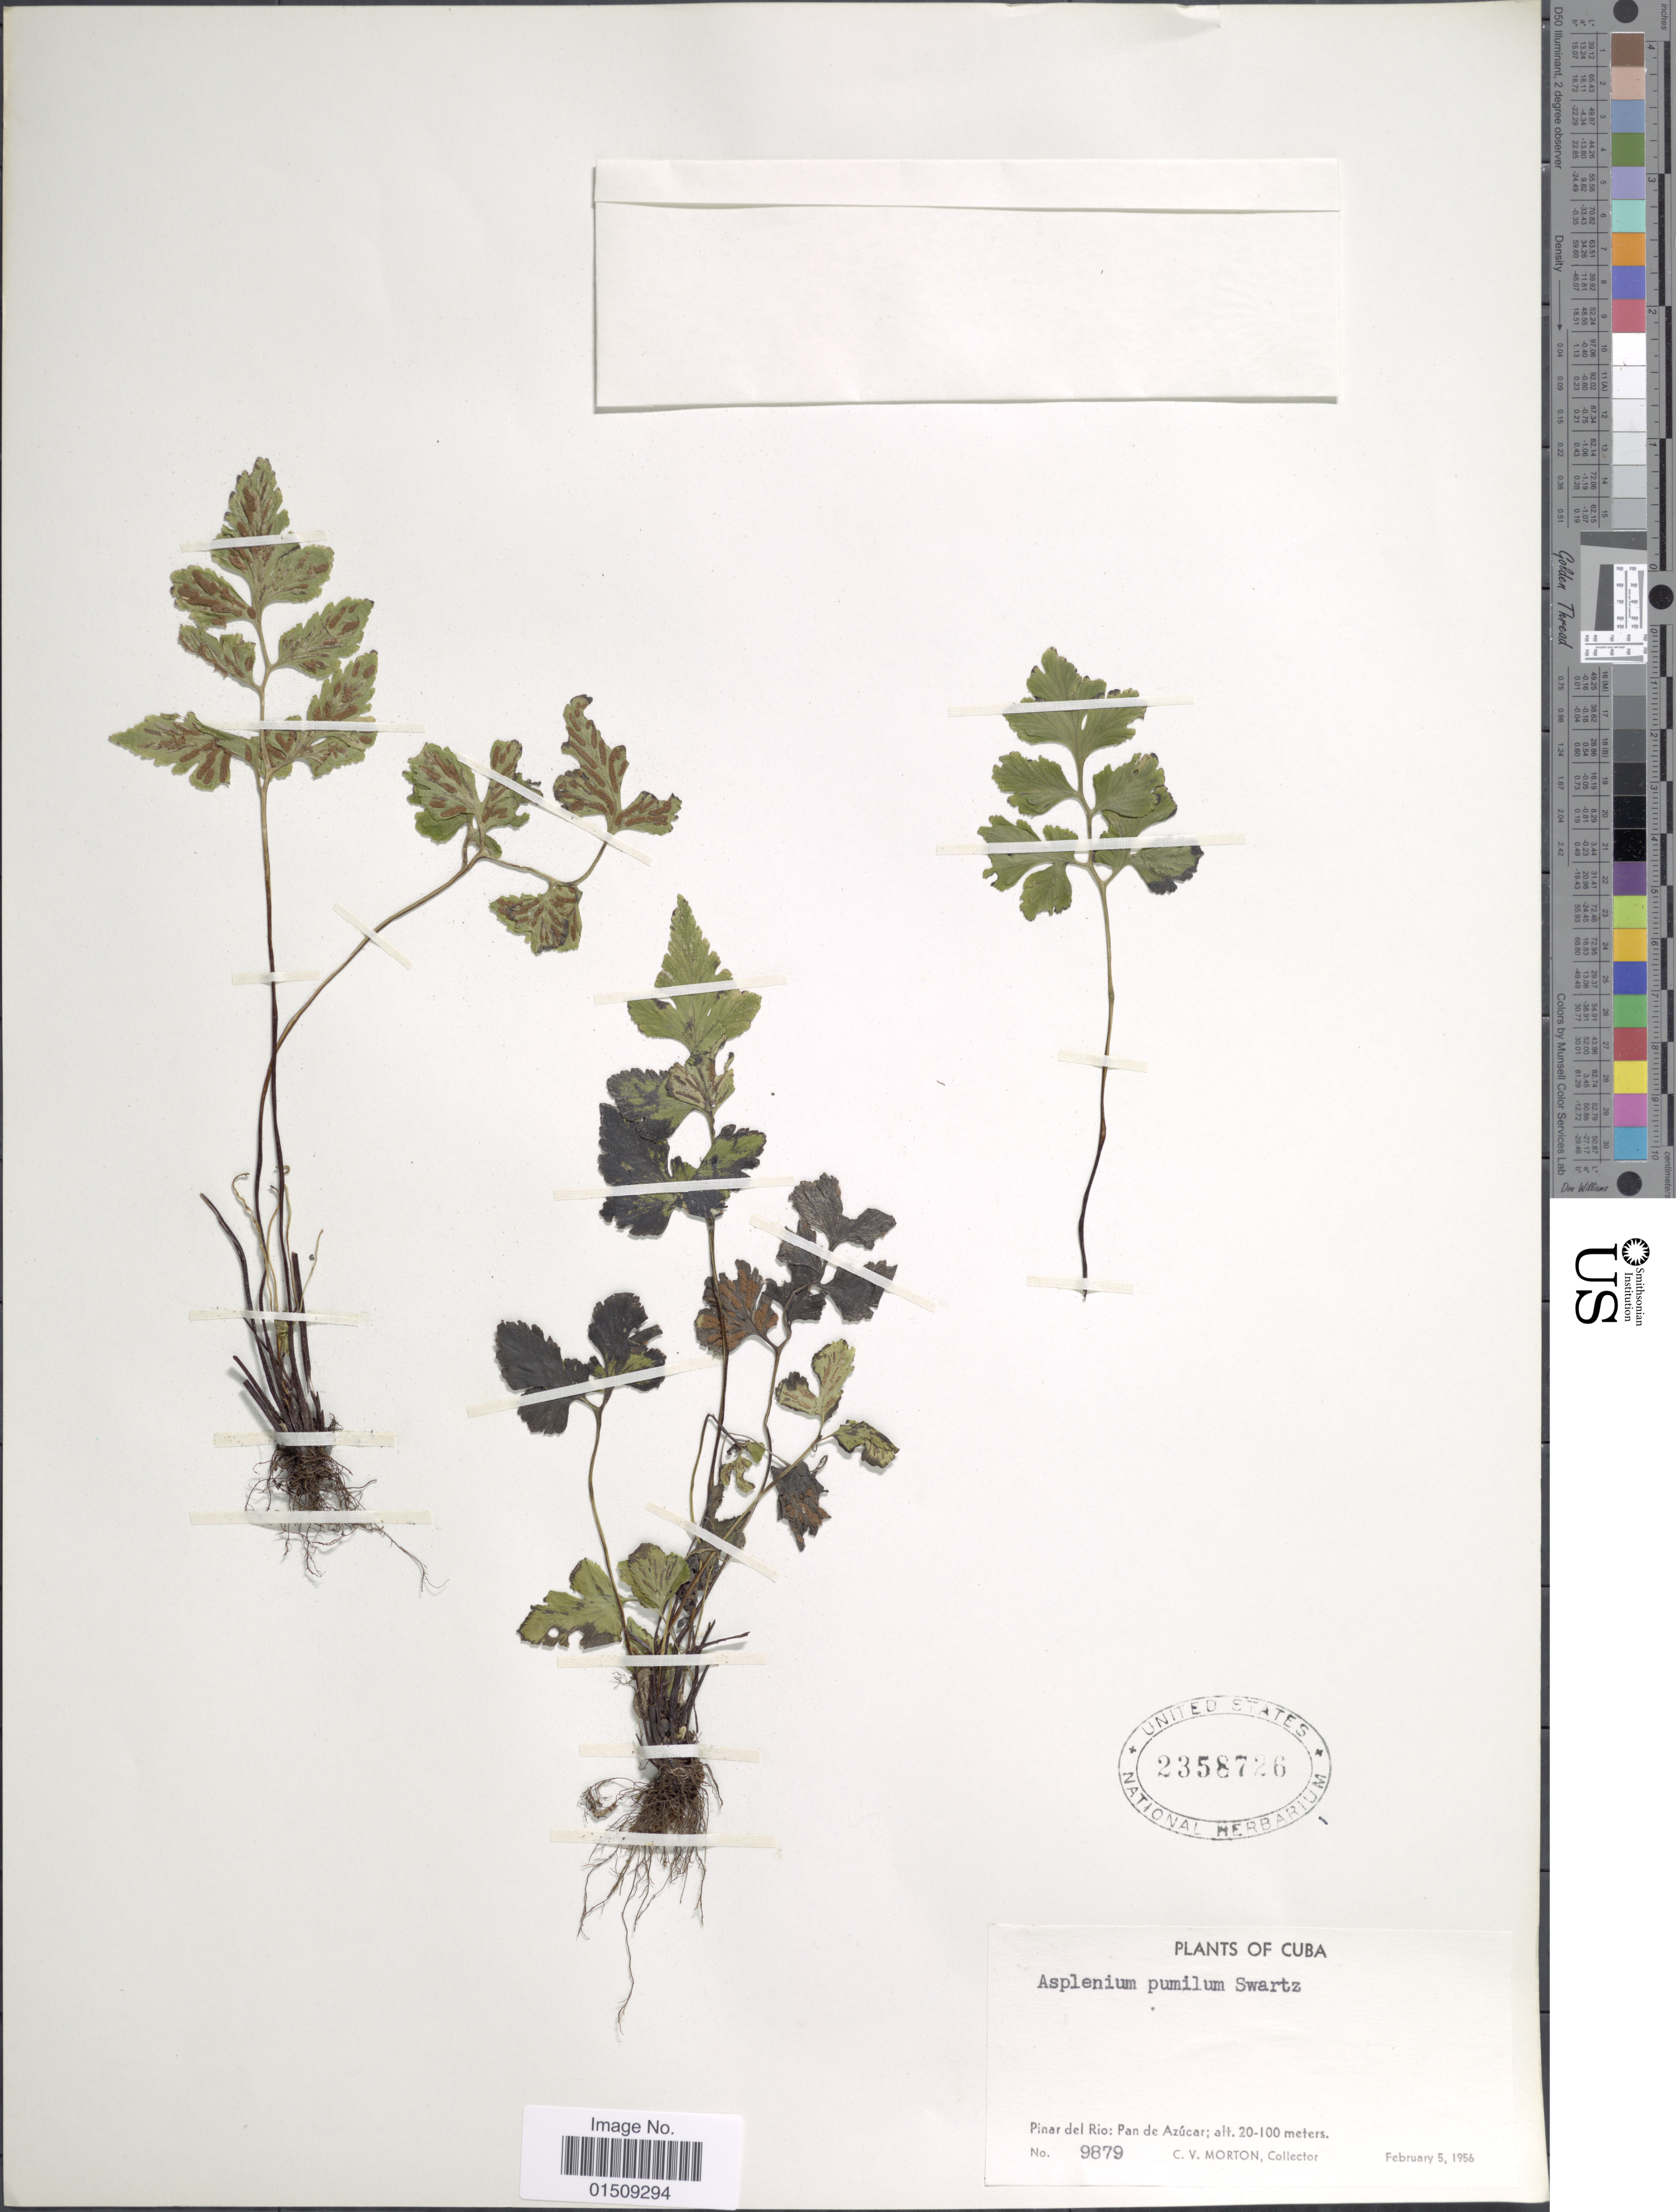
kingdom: Plantae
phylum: Tracheophyta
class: Polypodiopsida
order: Polypodiales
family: Aspleniaceae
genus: Asplenium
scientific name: Asplenium pumilum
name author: Sw.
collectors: C. V. Morton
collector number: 9879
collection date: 1956-02-05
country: Cuba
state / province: Pinar del Río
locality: Pinar del Rio, Pan de Azúcar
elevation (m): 20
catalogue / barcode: US 2358726